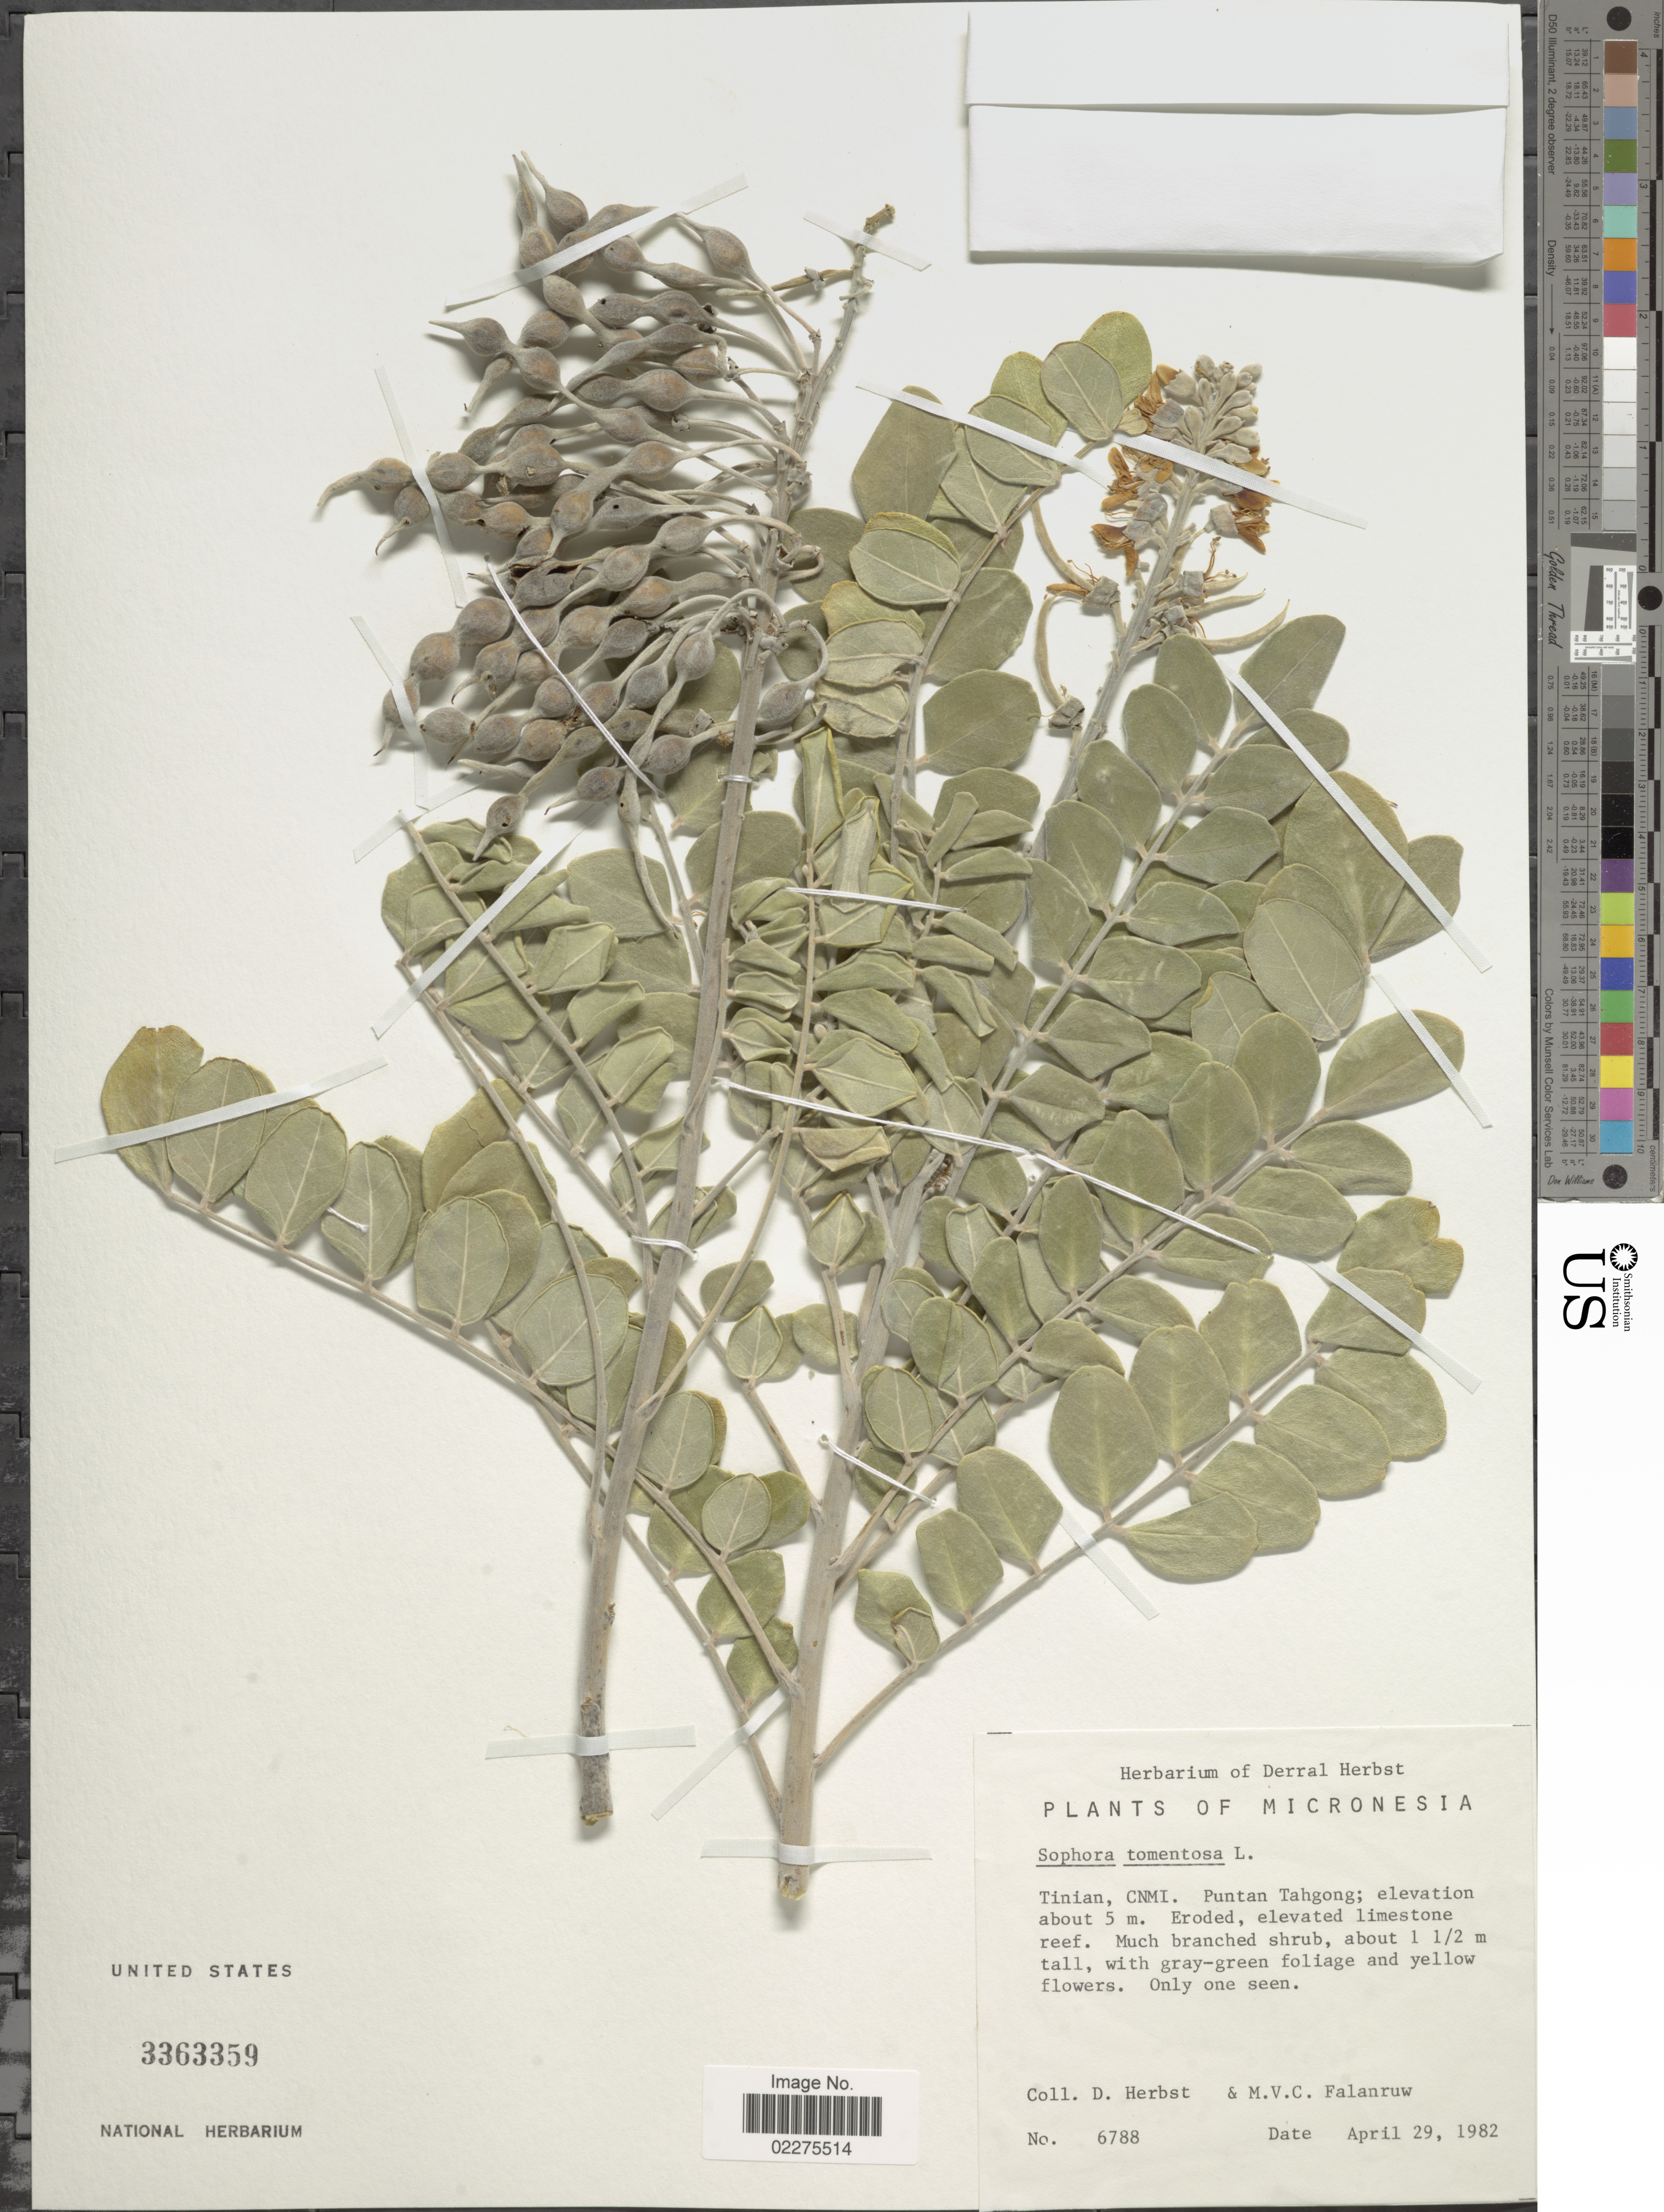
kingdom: Plantae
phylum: Tracheophyta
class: Magnoliopsida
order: Fabales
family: Fabaceae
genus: Sophora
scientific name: Sophora tomentosa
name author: L.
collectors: D. Herbst & M. V. Falanruw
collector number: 6788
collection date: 1982-04-29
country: Northern Mariana Islands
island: Tinian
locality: Tinian, CNMI. Puntan Tahgong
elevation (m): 5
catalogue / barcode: US 3363359